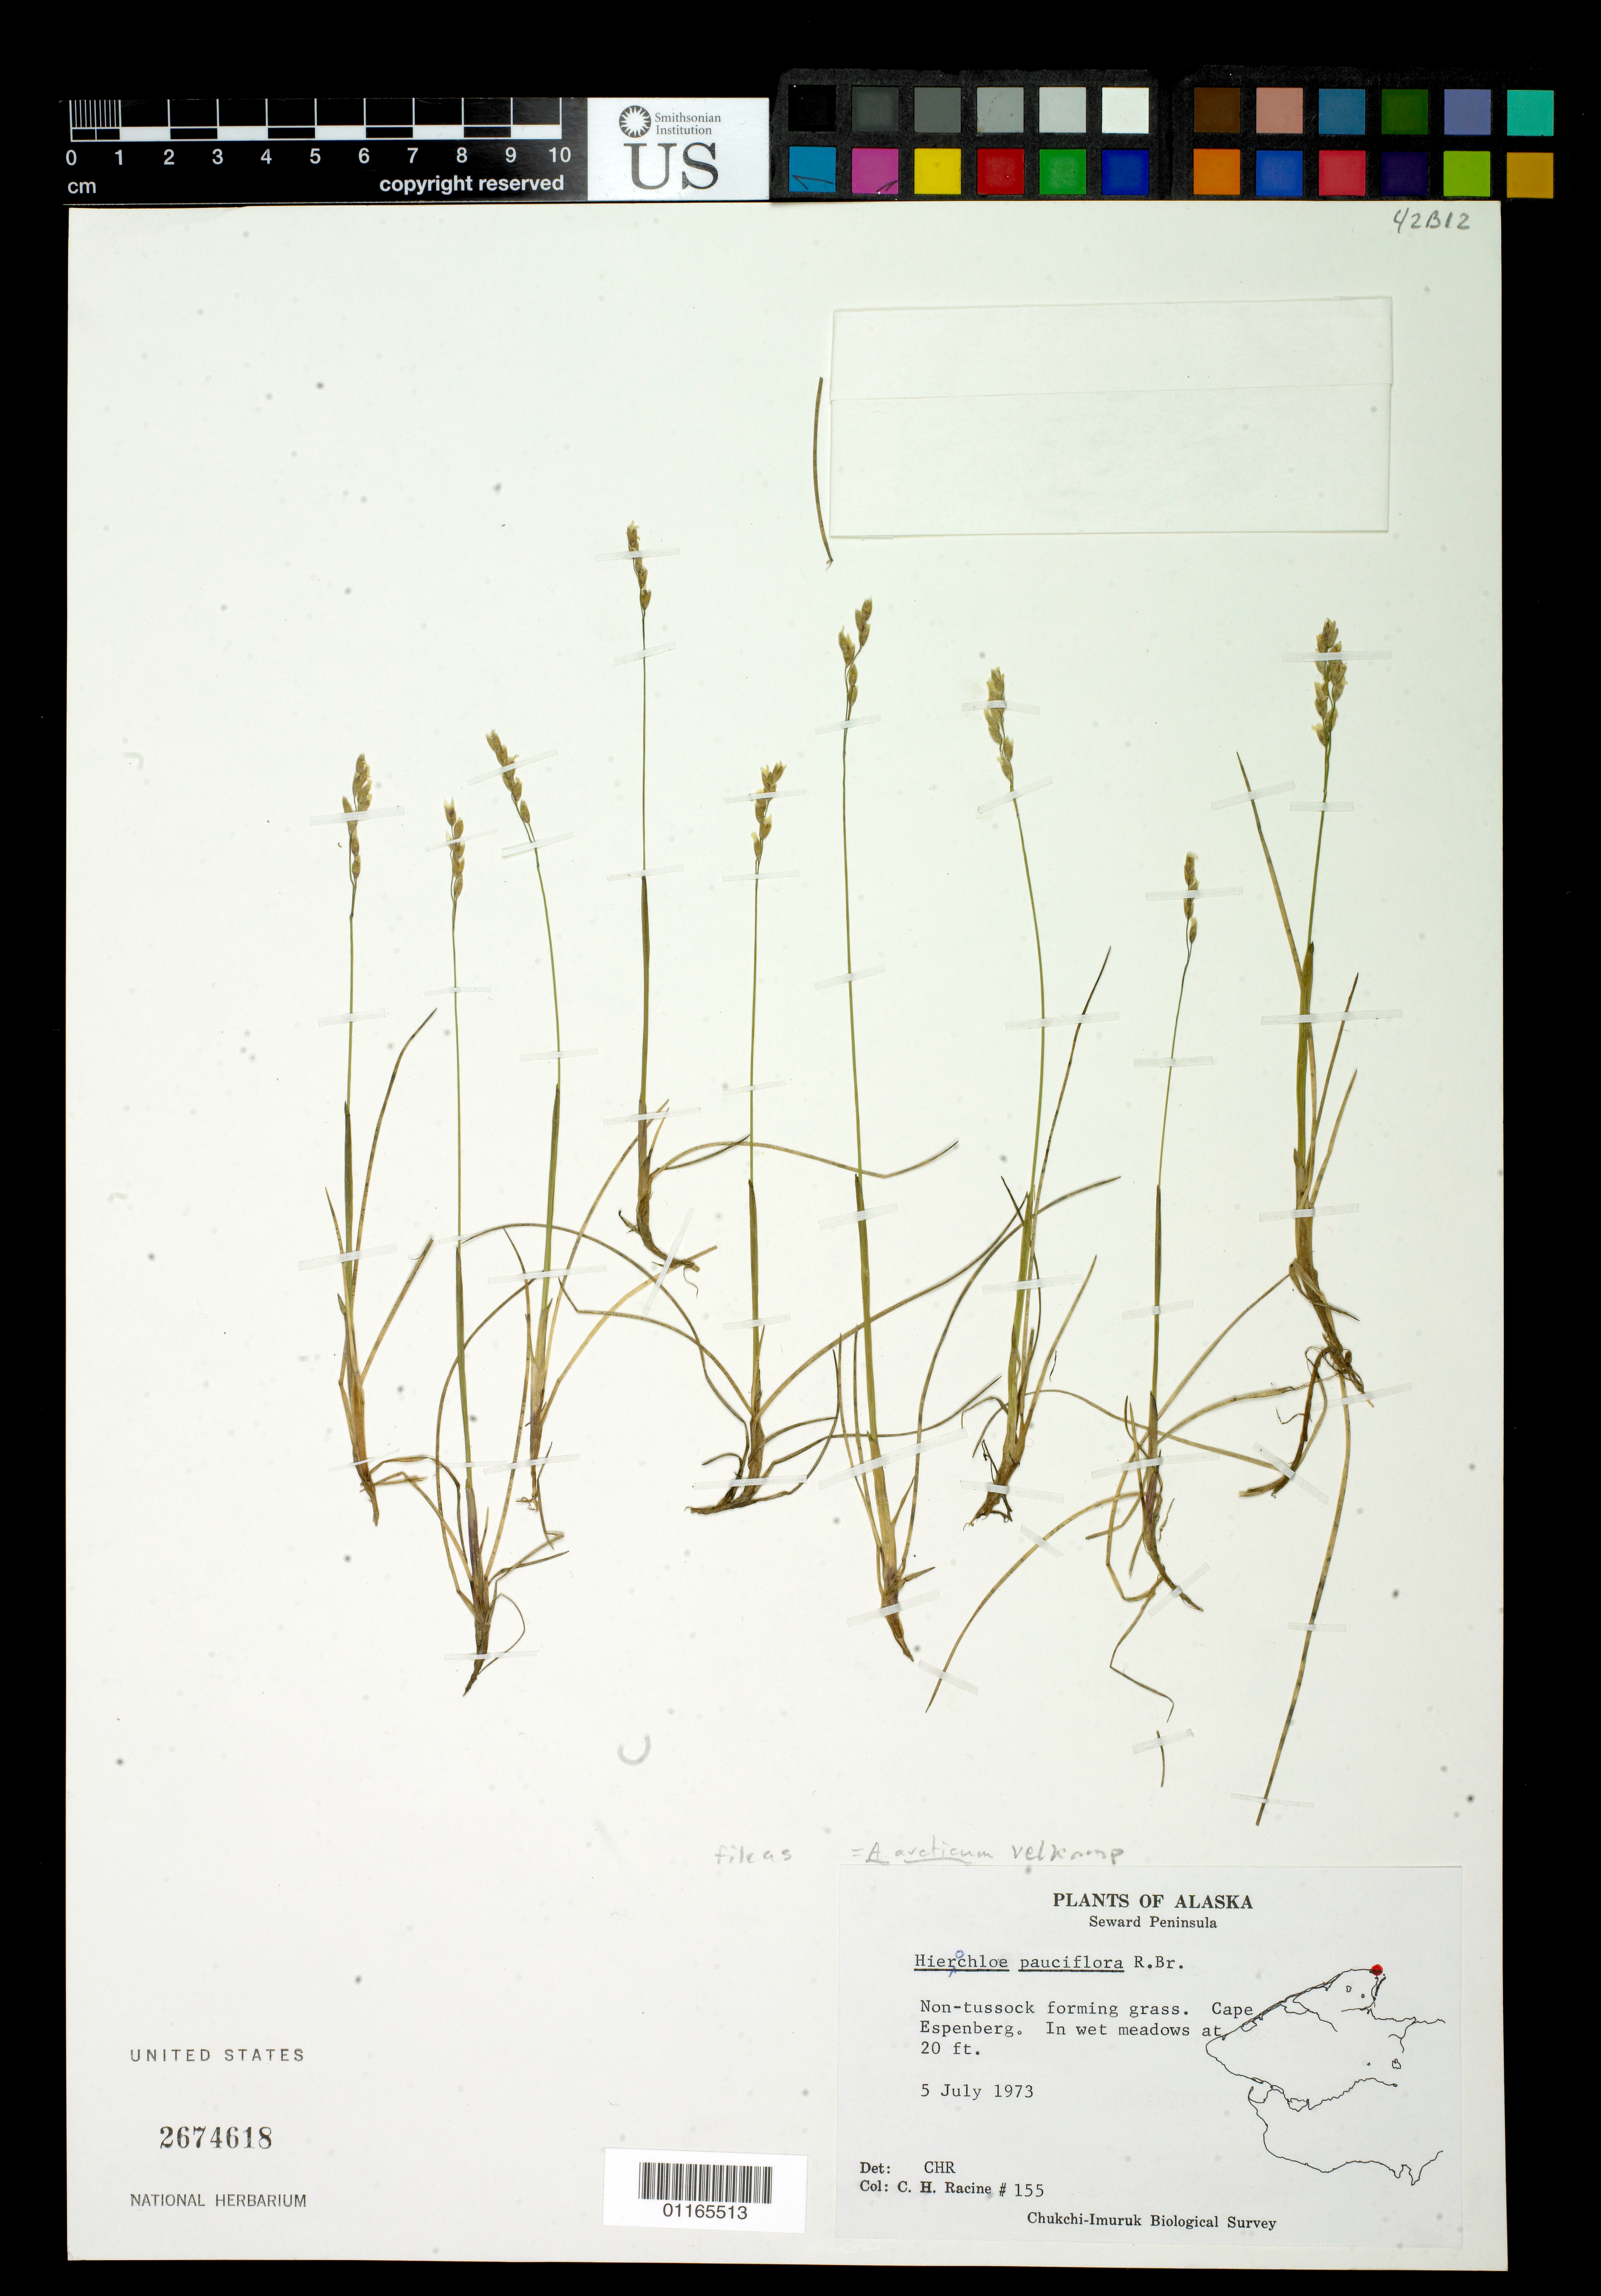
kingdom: Plantae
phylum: Tracheophyta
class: Liliopsida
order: Poales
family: Poaceae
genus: Anthoxanthum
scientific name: Anthoxanthum arcticum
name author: Veldkamp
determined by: Poaceae Reorganization Project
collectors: C. Racine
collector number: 155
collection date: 1973-07-05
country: United States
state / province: Alaska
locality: Seward Peninsula, Cape Espenberg.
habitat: Non-tussock forming grass. In wet meadows at 20ft.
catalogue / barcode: US 2674618